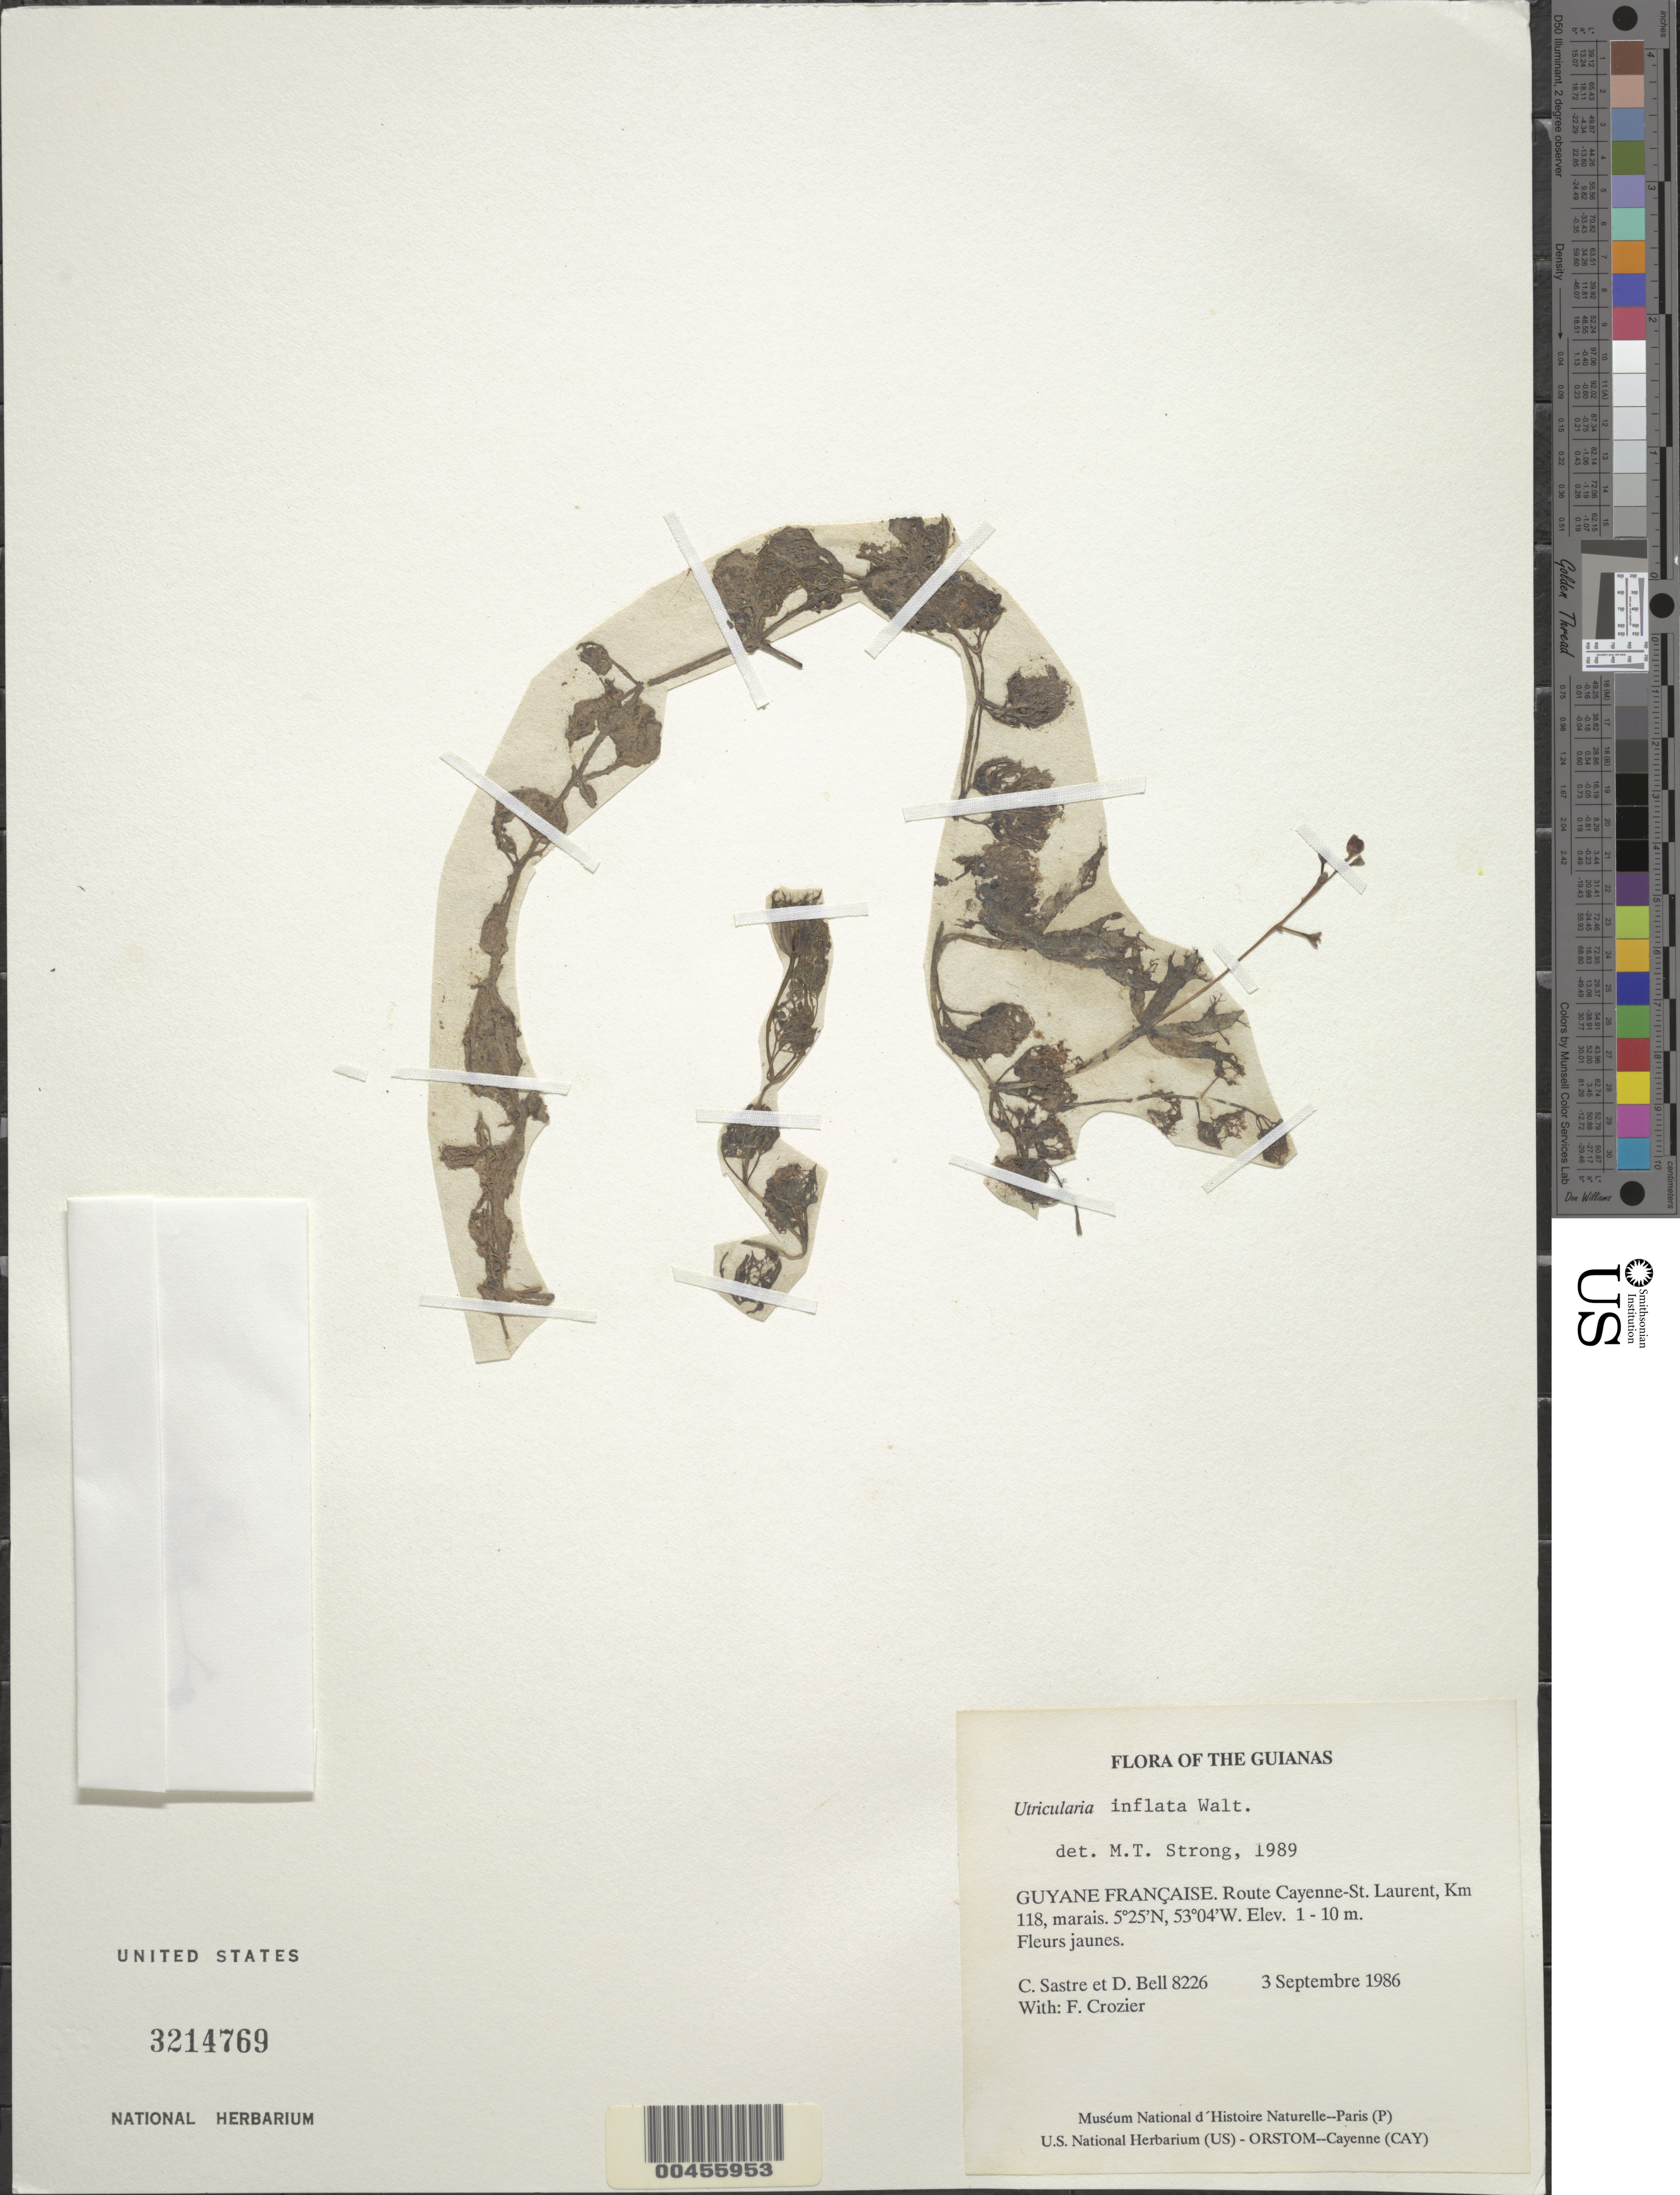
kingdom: Plantae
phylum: Tracheophyta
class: Magnoliopsida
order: Lamiales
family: Lentibulariaceae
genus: Utricularia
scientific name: Utricularia inflata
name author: Walter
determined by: Strong, M. T., (US), Smithsonian Institution - National Museum of Natural History (UNITED STATES)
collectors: C. H. L. Sastre, D. A. Bell & F. Crozier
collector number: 8226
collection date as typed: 3 September 1986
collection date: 1986-09-03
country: French Guiana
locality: Route Cayenne-St. Laurent, Km 118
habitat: marais (swamp)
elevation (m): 1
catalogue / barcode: US 3214769